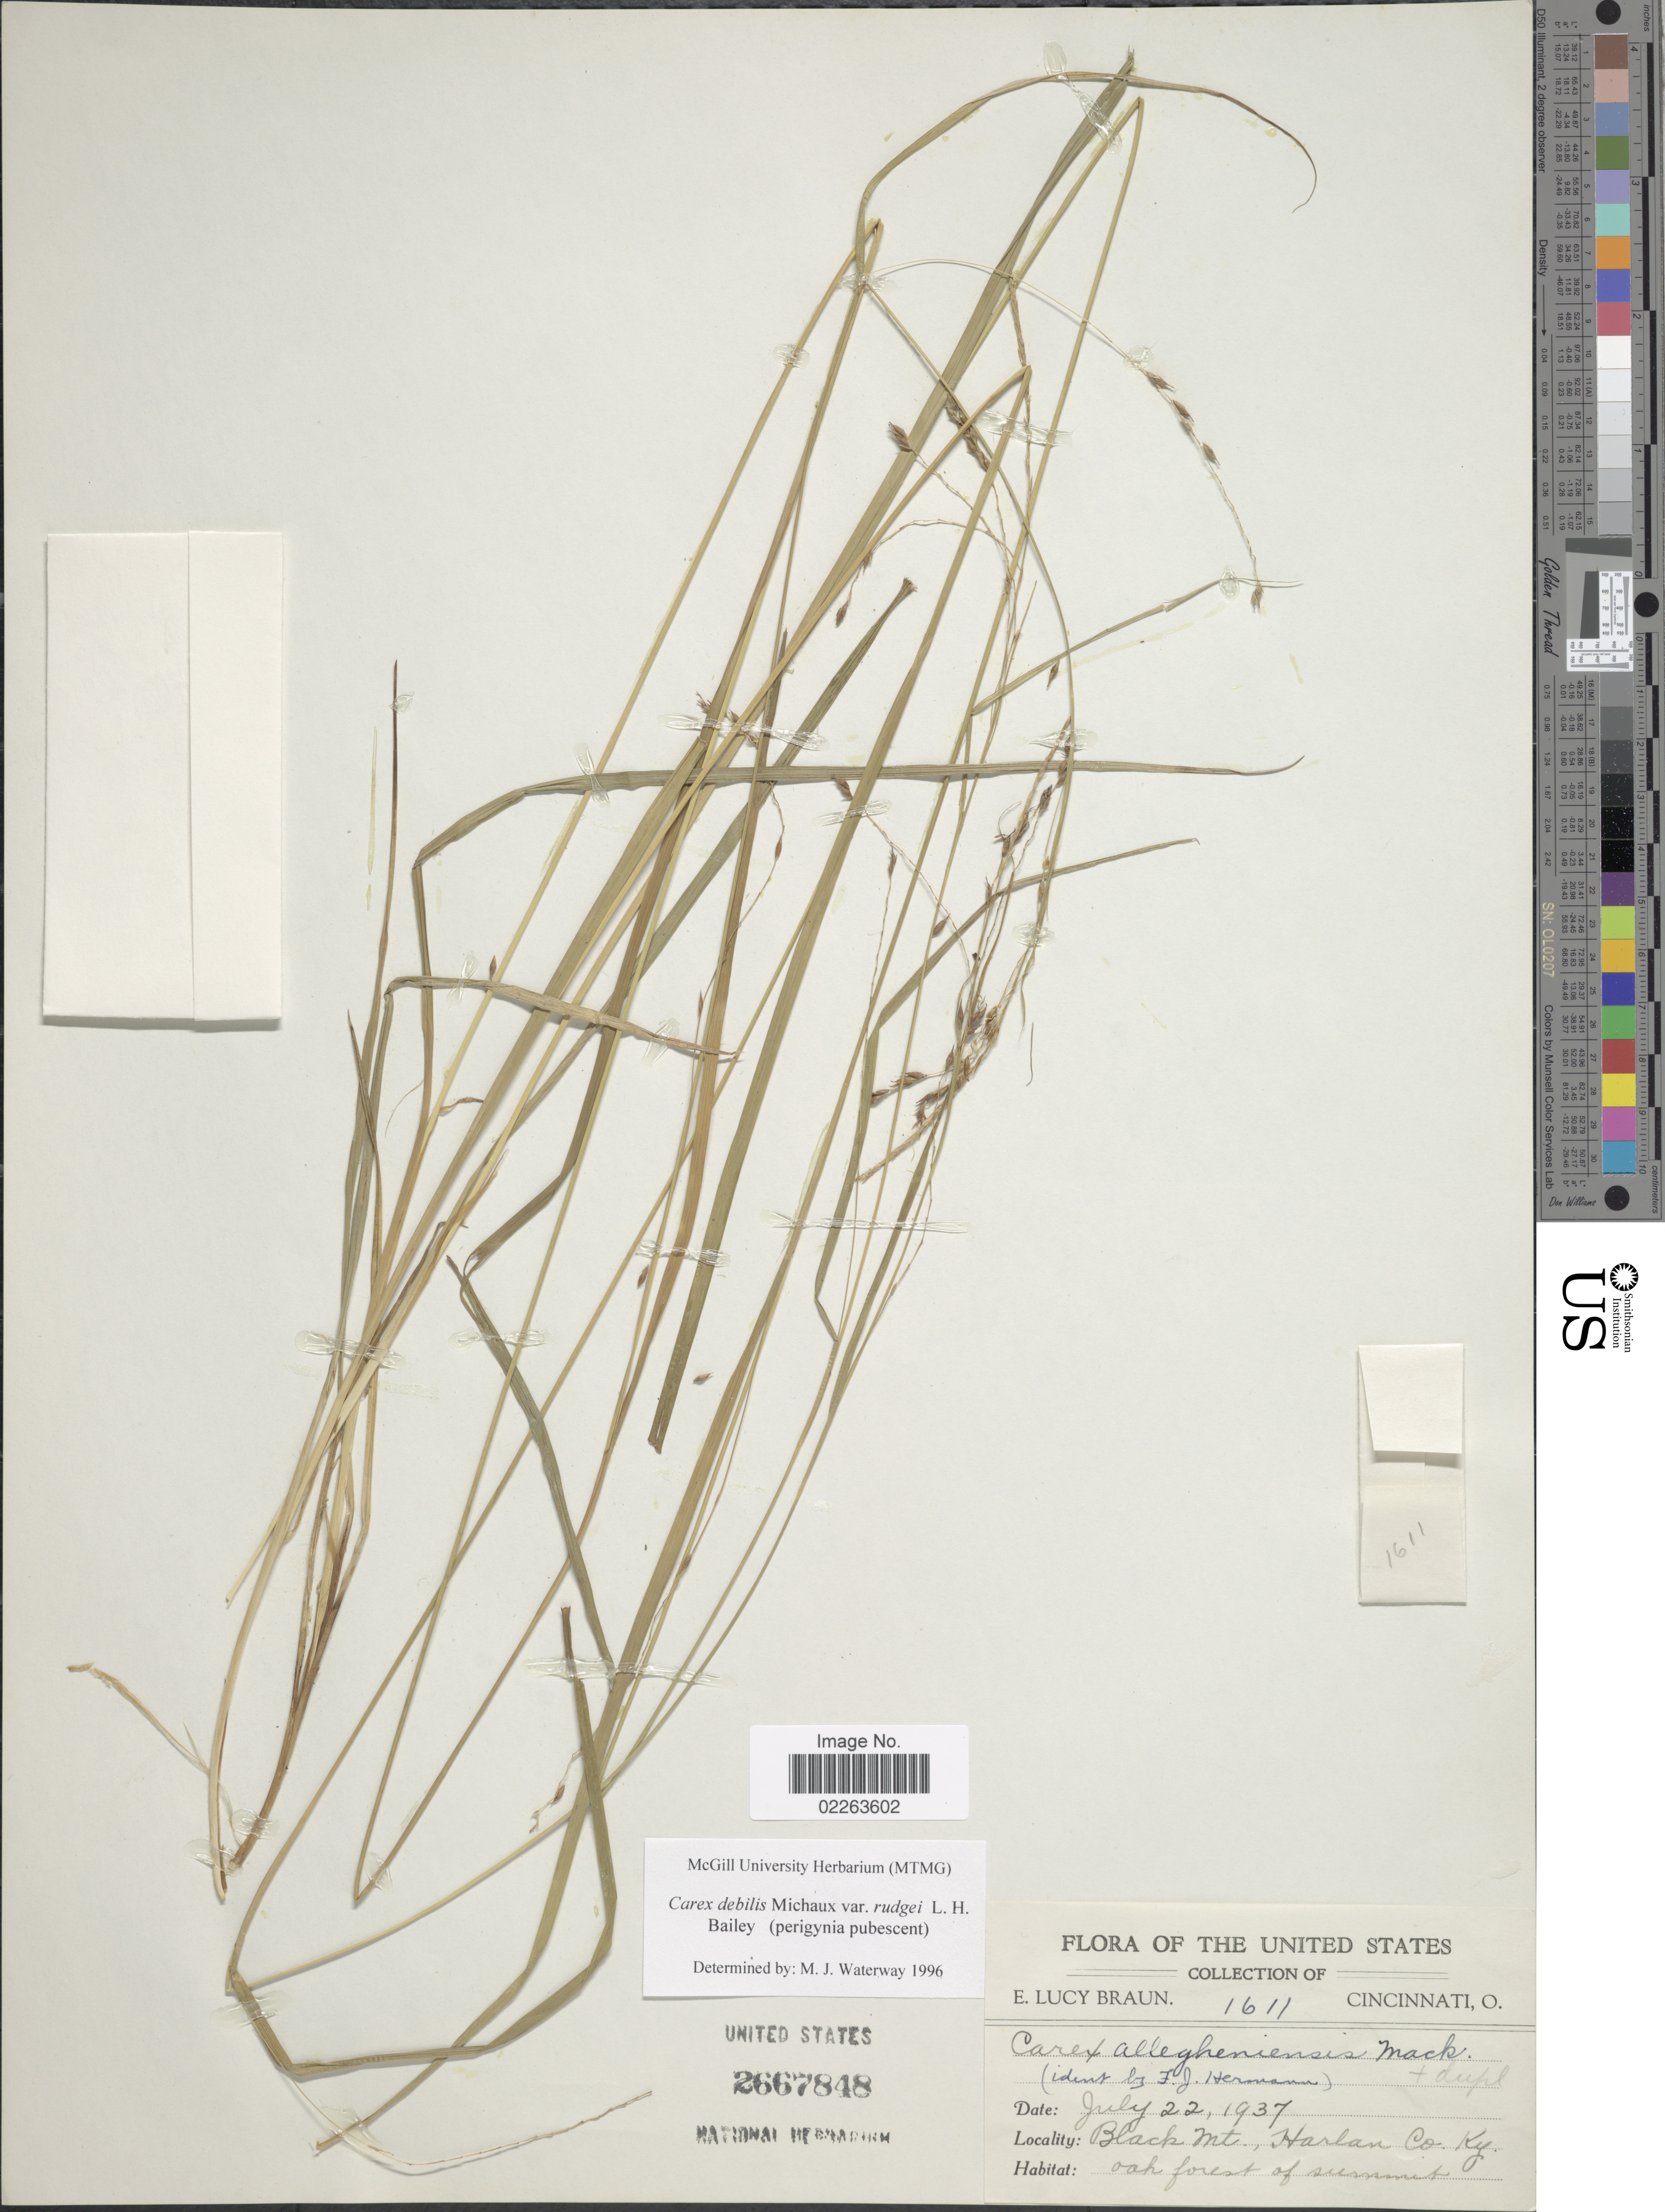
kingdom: Plantae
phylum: Tracheophyta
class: Liliopsida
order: Poales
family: Cyperaceae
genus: Carex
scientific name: Carex flexuosa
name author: Muhl. ex Willd.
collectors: E. L. Braun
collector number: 1611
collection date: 1937-07-22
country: United States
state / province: Kentucky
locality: Black Mt., Harlan Co. Ky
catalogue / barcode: US 2667848